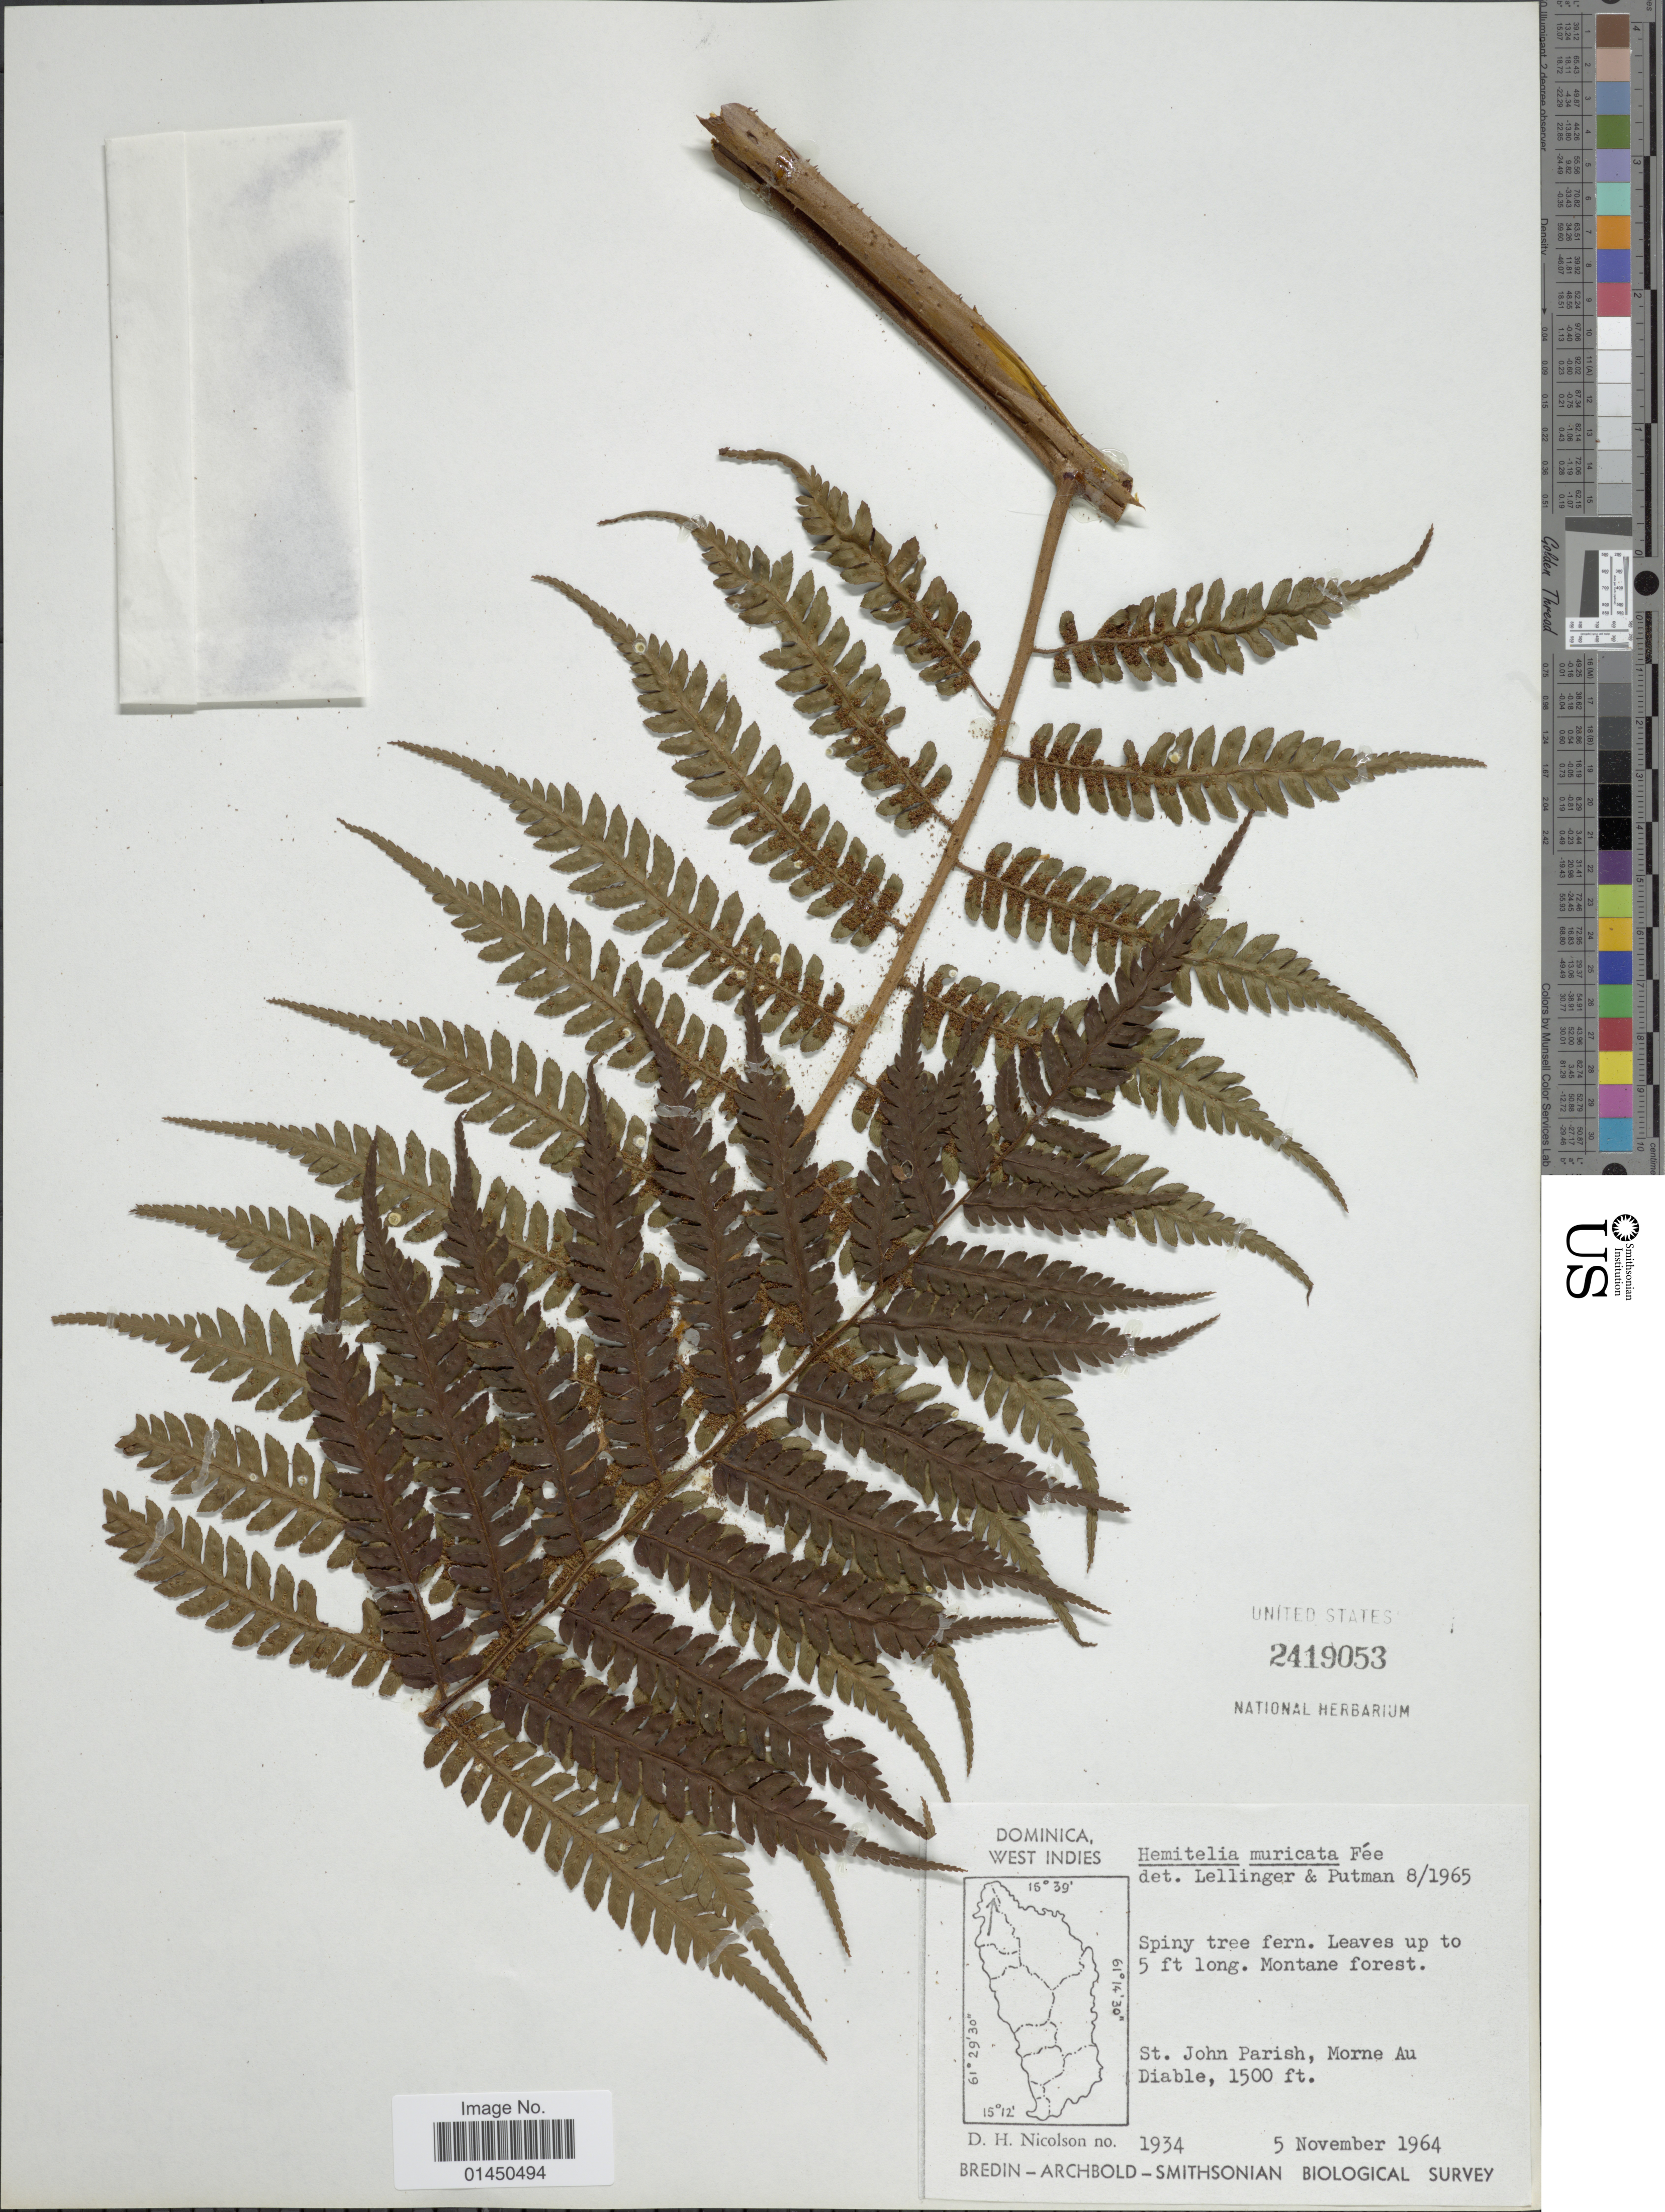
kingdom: Plantae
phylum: Tracheophyta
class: Polypodiopsida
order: Cyatheales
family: Cyatheaceae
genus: Cyathea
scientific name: Cyathea muricata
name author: (Willd.) Fée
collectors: D. H. Nicolson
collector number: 1934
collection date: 1964-11-05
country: Dominica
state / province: St. John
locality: Morne Au Diable.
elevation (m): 457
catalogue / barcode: US 2419053